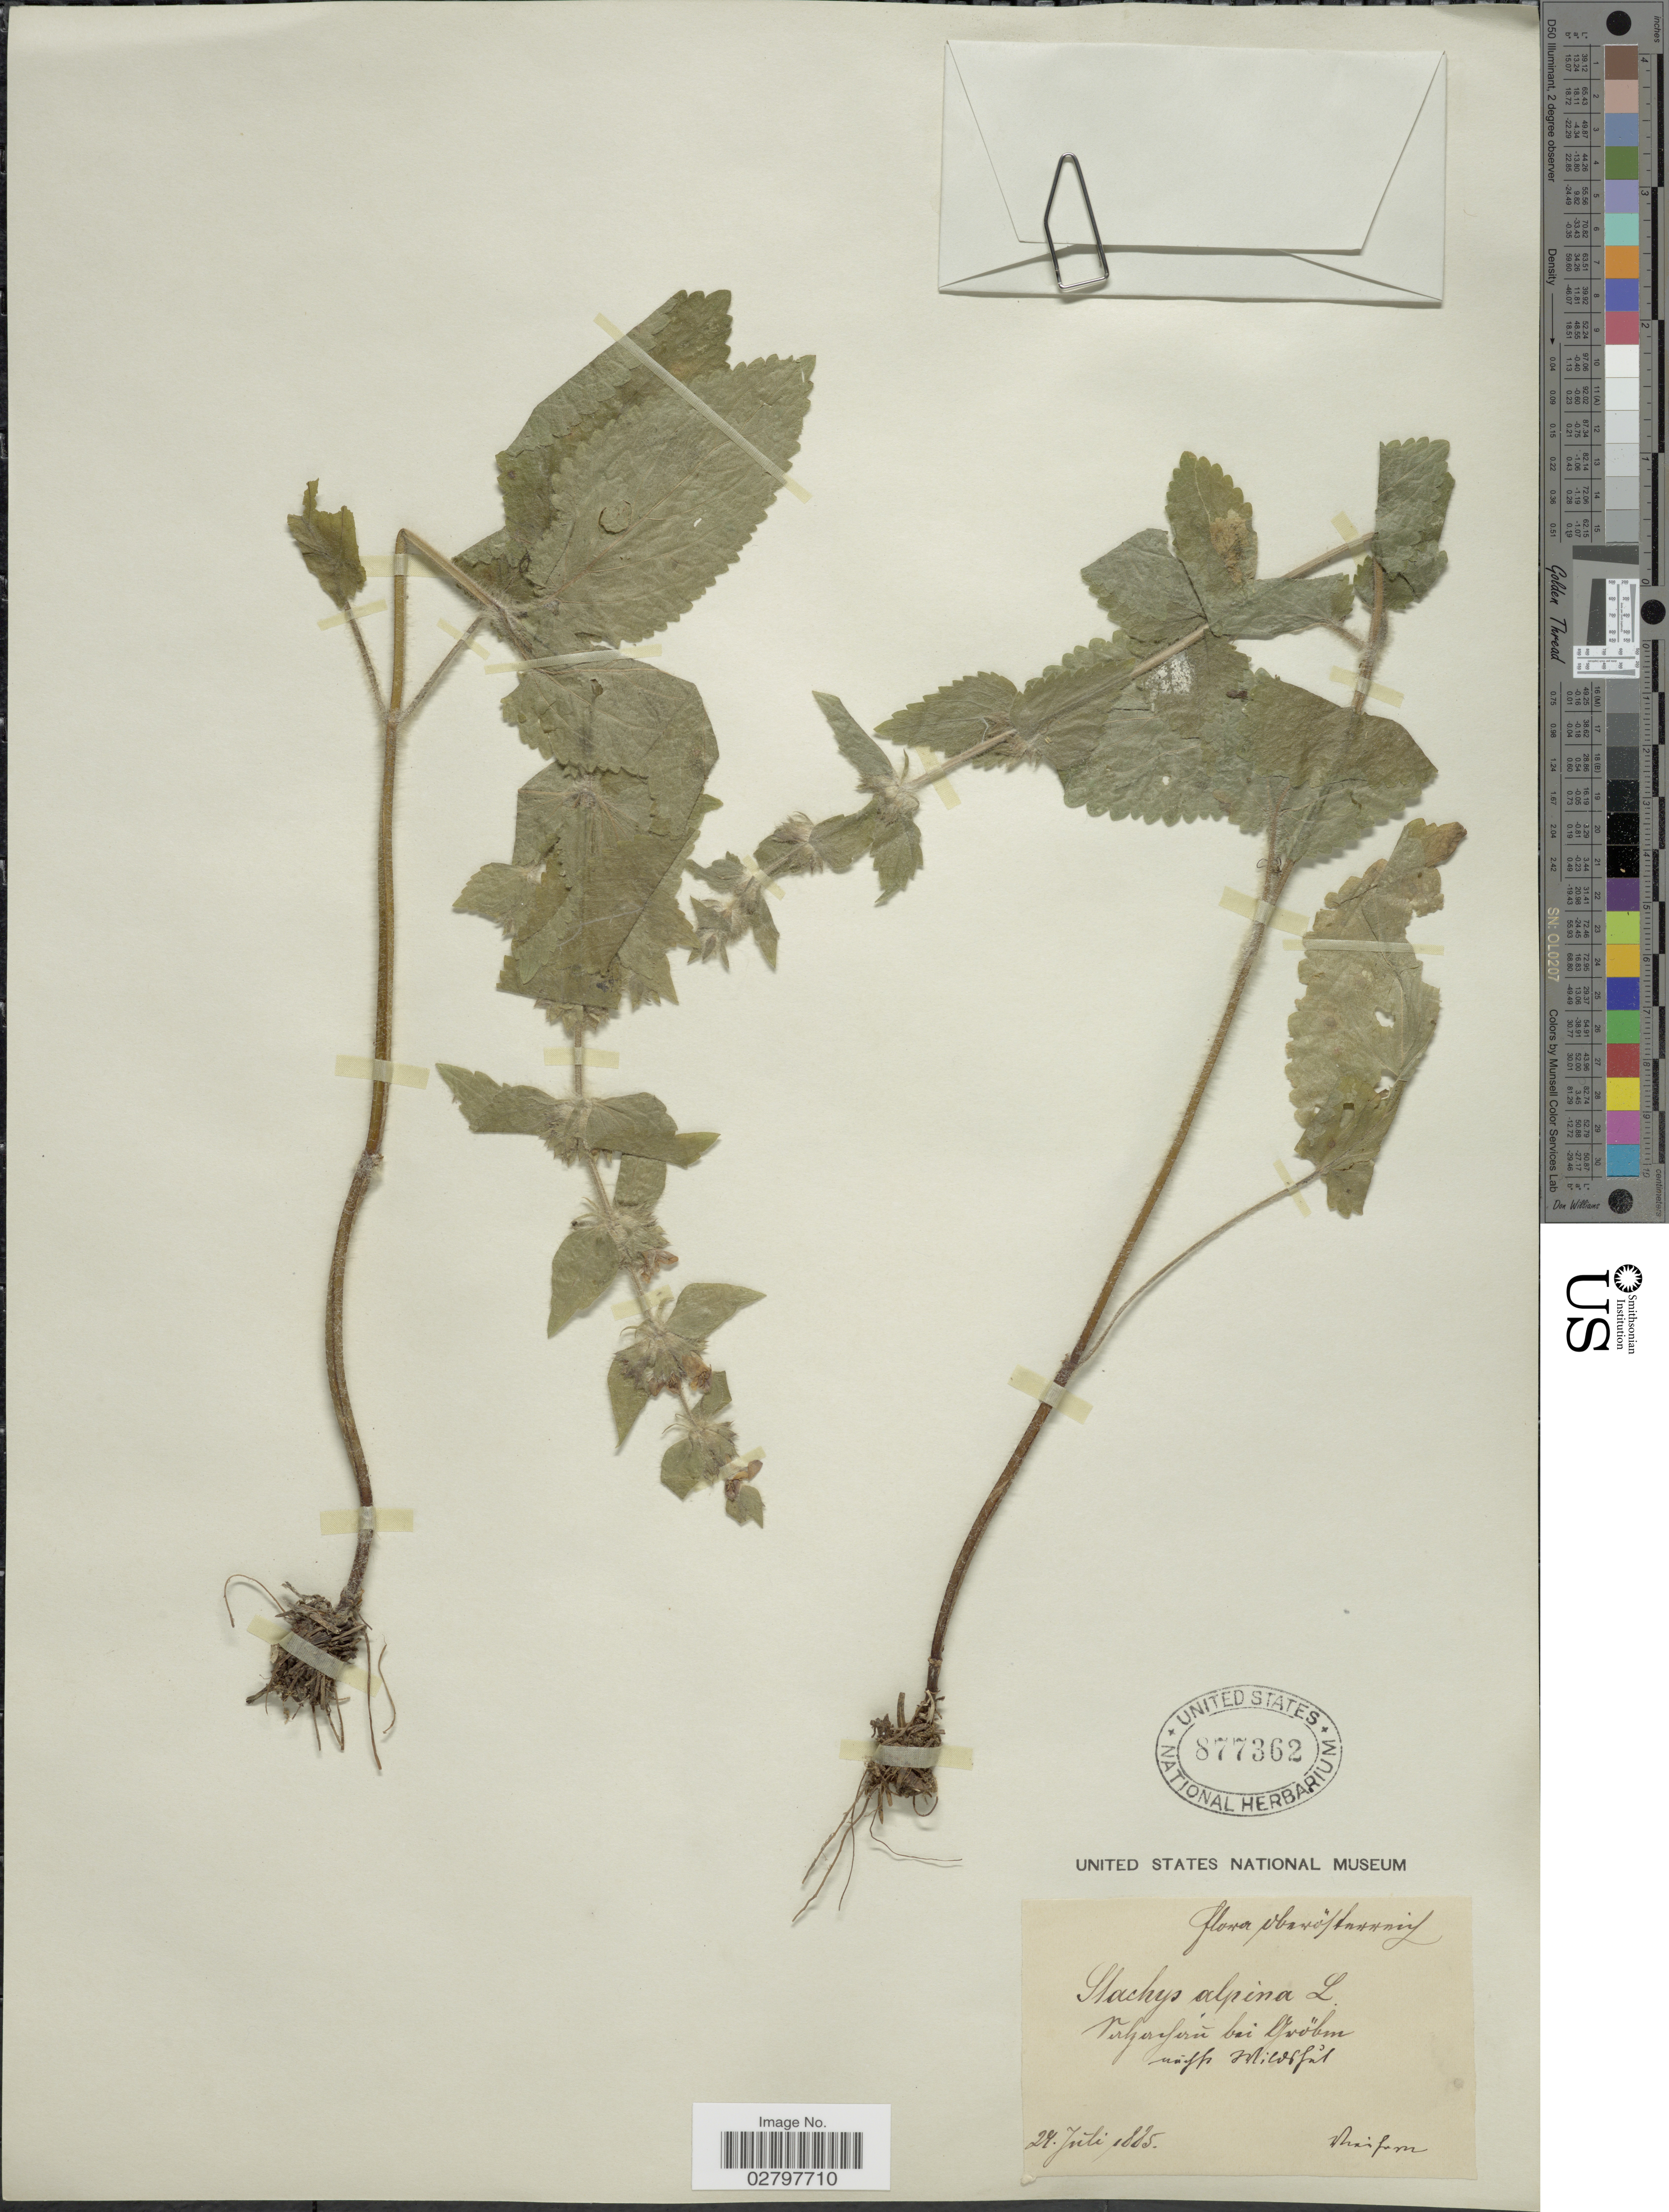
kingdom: Plantae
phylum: Tracheophyta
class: Magnoliopsida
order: Lamiales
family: Lamiaceae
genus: Stachys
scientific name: Stachys alpina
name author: L.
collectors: F. Vierhapper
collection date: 1885-07-24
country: Austria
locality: Flora Oberösterreich, Salzachau bei Gröbm nächst Wildshut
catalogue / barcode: US 873362